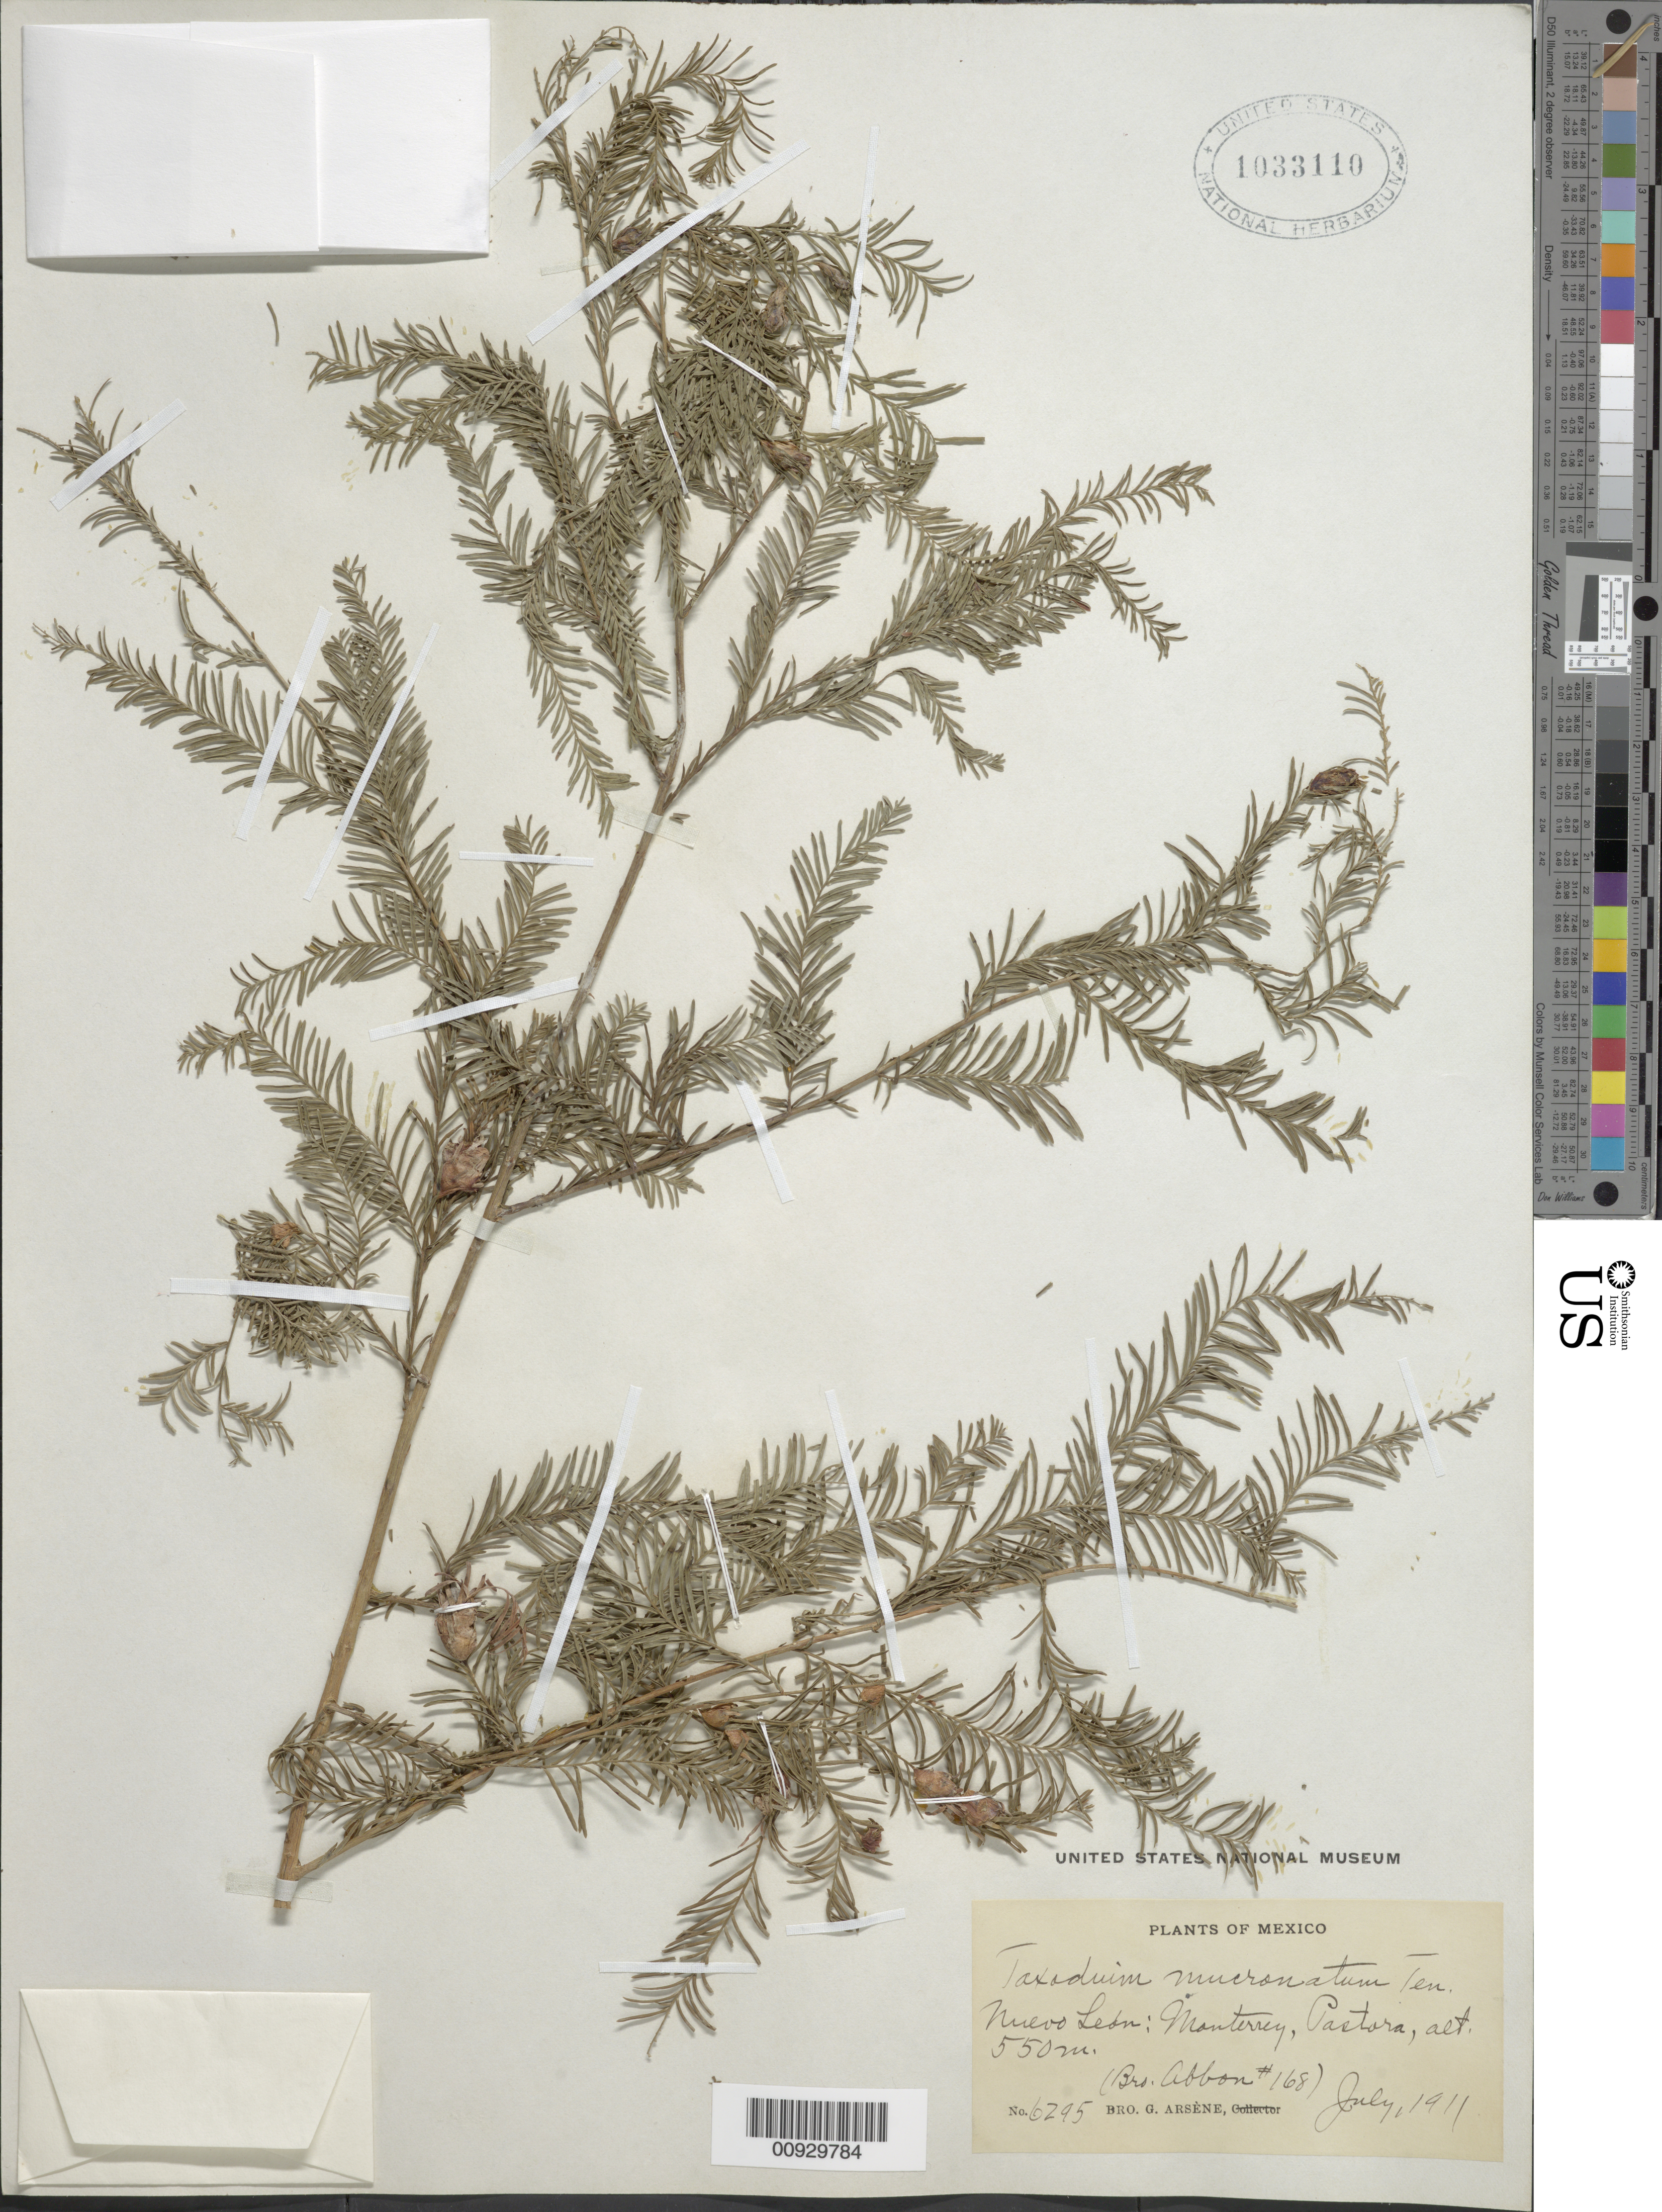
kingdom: Plantae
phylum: Tracheophyta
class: Pinopsida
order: Pinales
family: Cupressaceae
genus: Taxodium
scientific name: Taxodium mucronatum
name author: Ten.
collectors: Bro. Abbon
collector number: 168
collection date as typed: Jul 1911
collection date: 1911-07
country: Mexico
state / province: Nuevo León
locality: Monterrey, Pastora.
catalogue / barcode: US 1033110